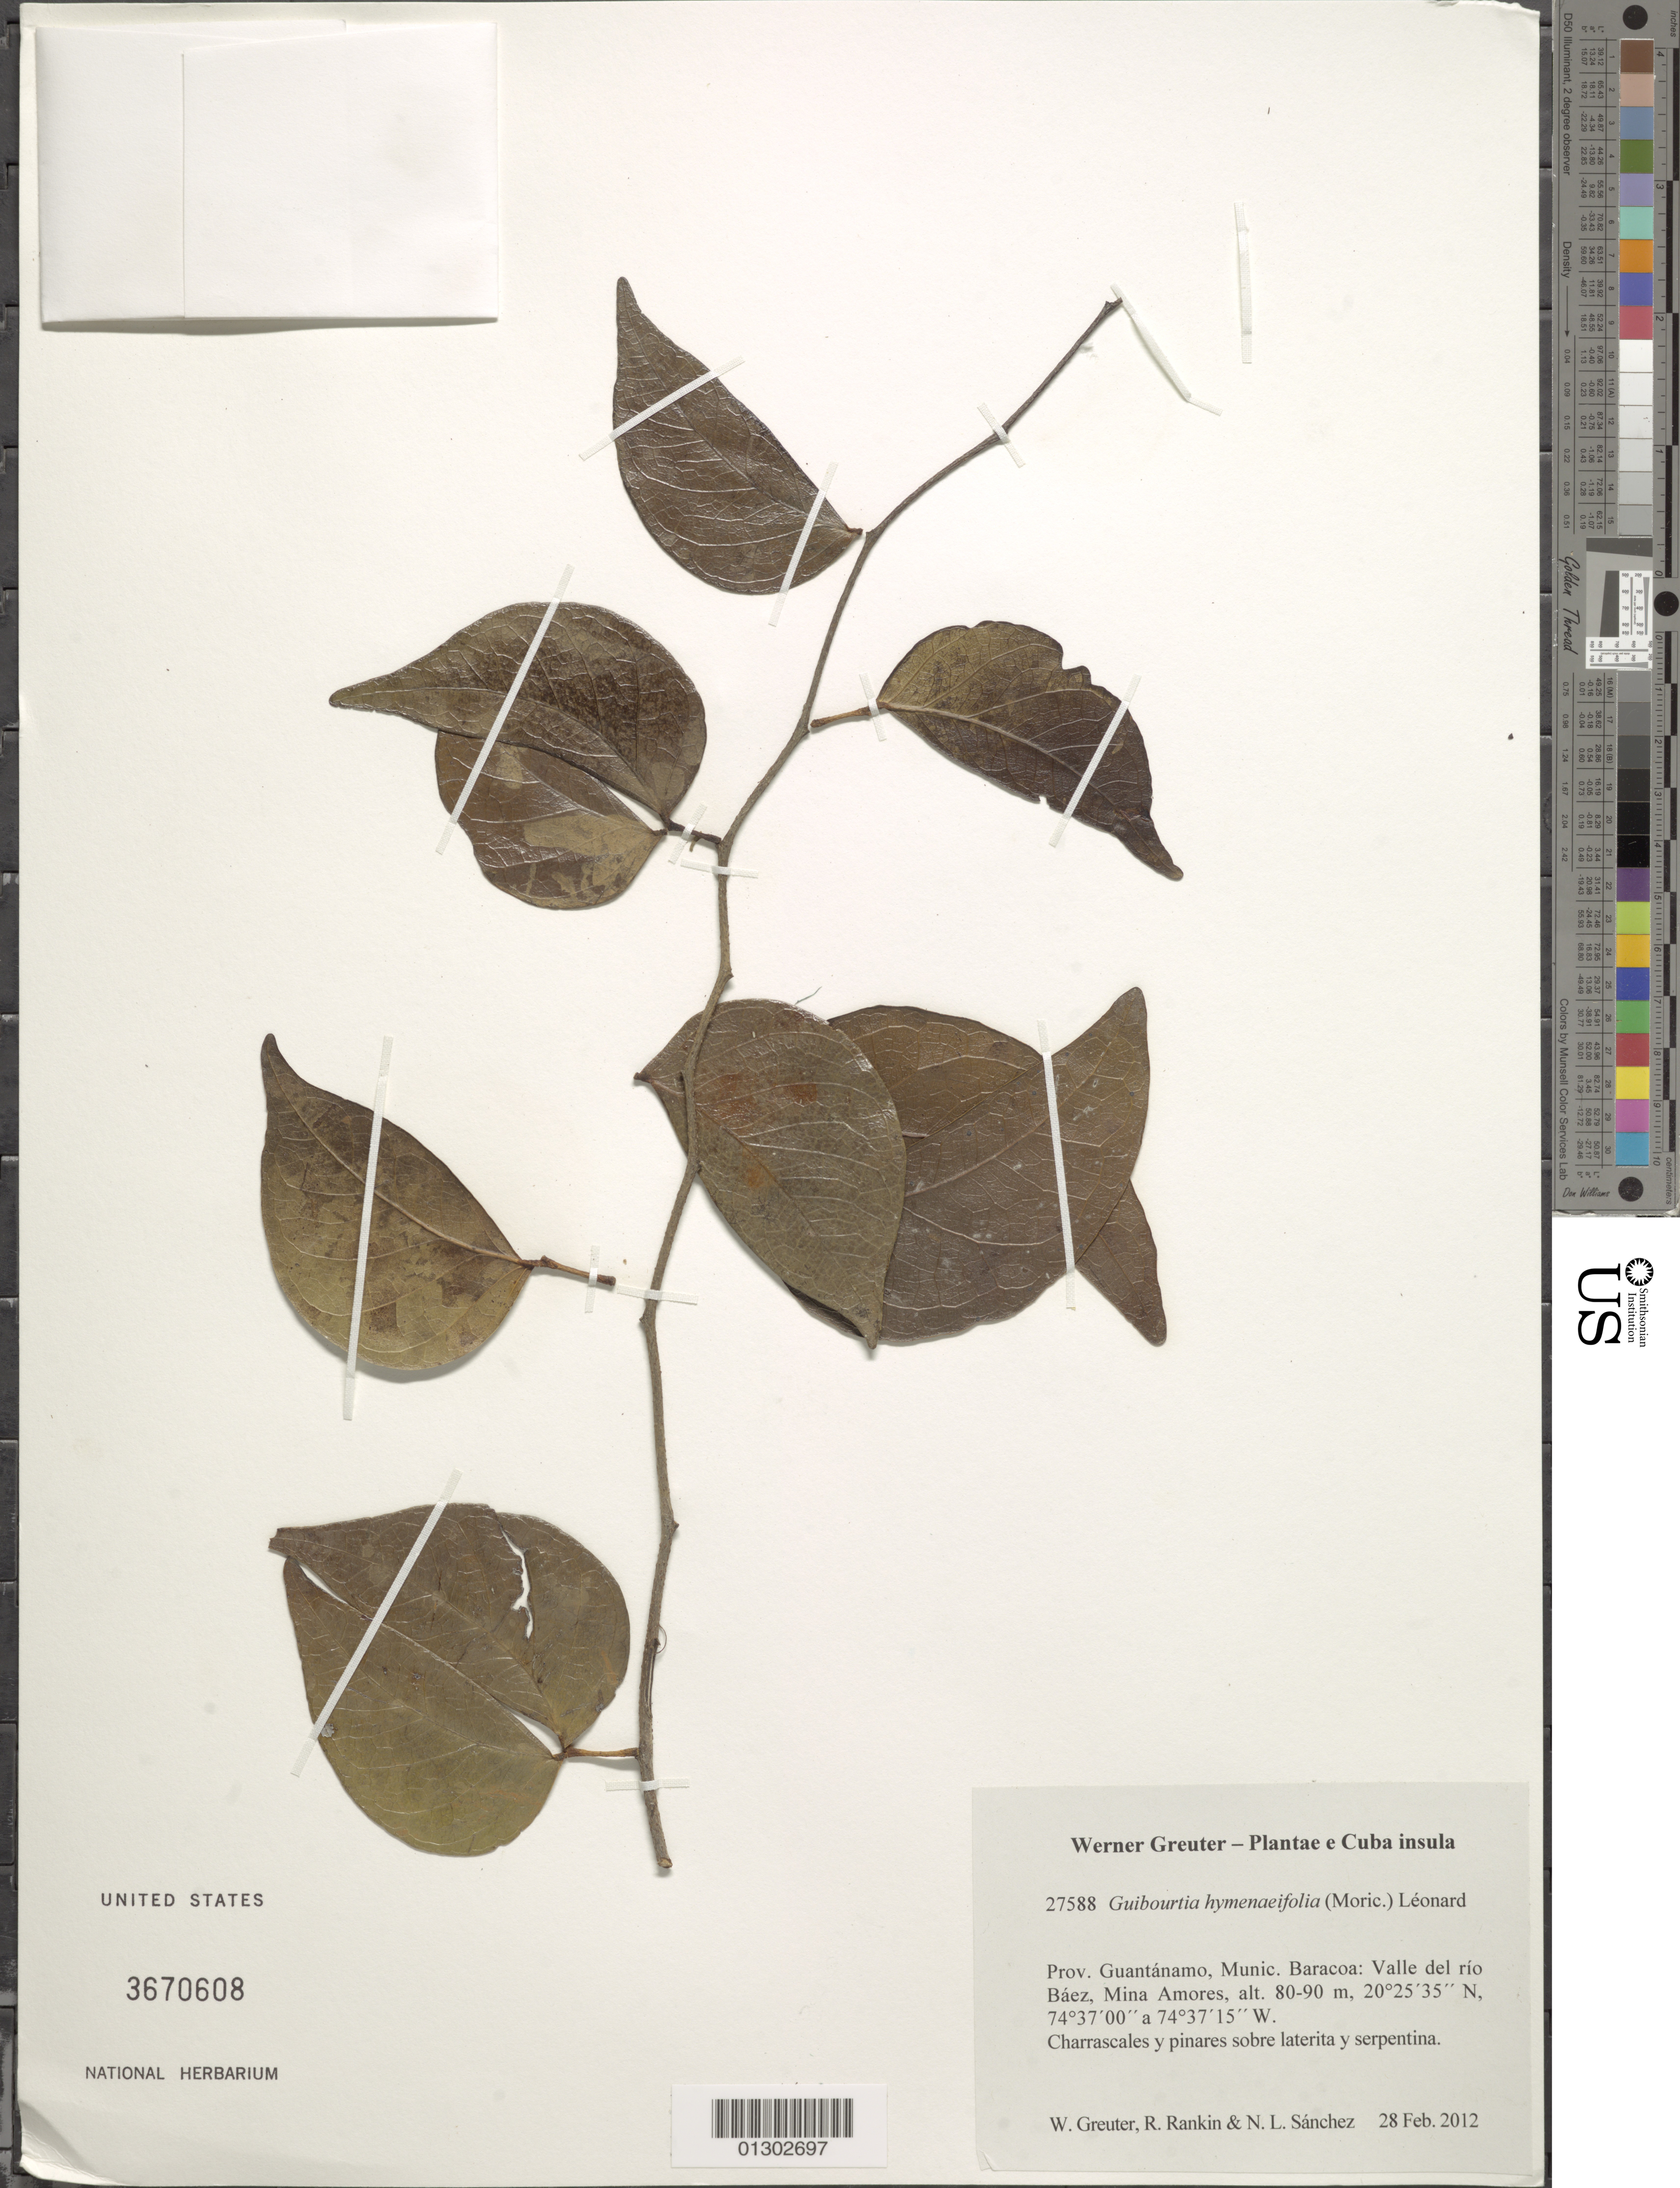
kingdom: Plantae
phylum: Tracheophyta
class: Magnoliopsida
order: Fabales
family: Fabaceae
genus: Guibourtia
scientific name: Guibourtia hymenaeifolia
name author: (Moric.) J. Léonard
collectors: W. R. Greuter, R. Rankin Rodriguez & N. Sanchez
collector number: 27588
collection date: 2012-02-28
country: Cuba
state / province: Guantanamo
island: Cuba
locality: Munic. Baracoa; valle del río Báez, Mina Amores.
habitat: Charrascales y pinares sobre laterita y serpentina.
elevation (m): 80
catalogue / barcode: US 3670608